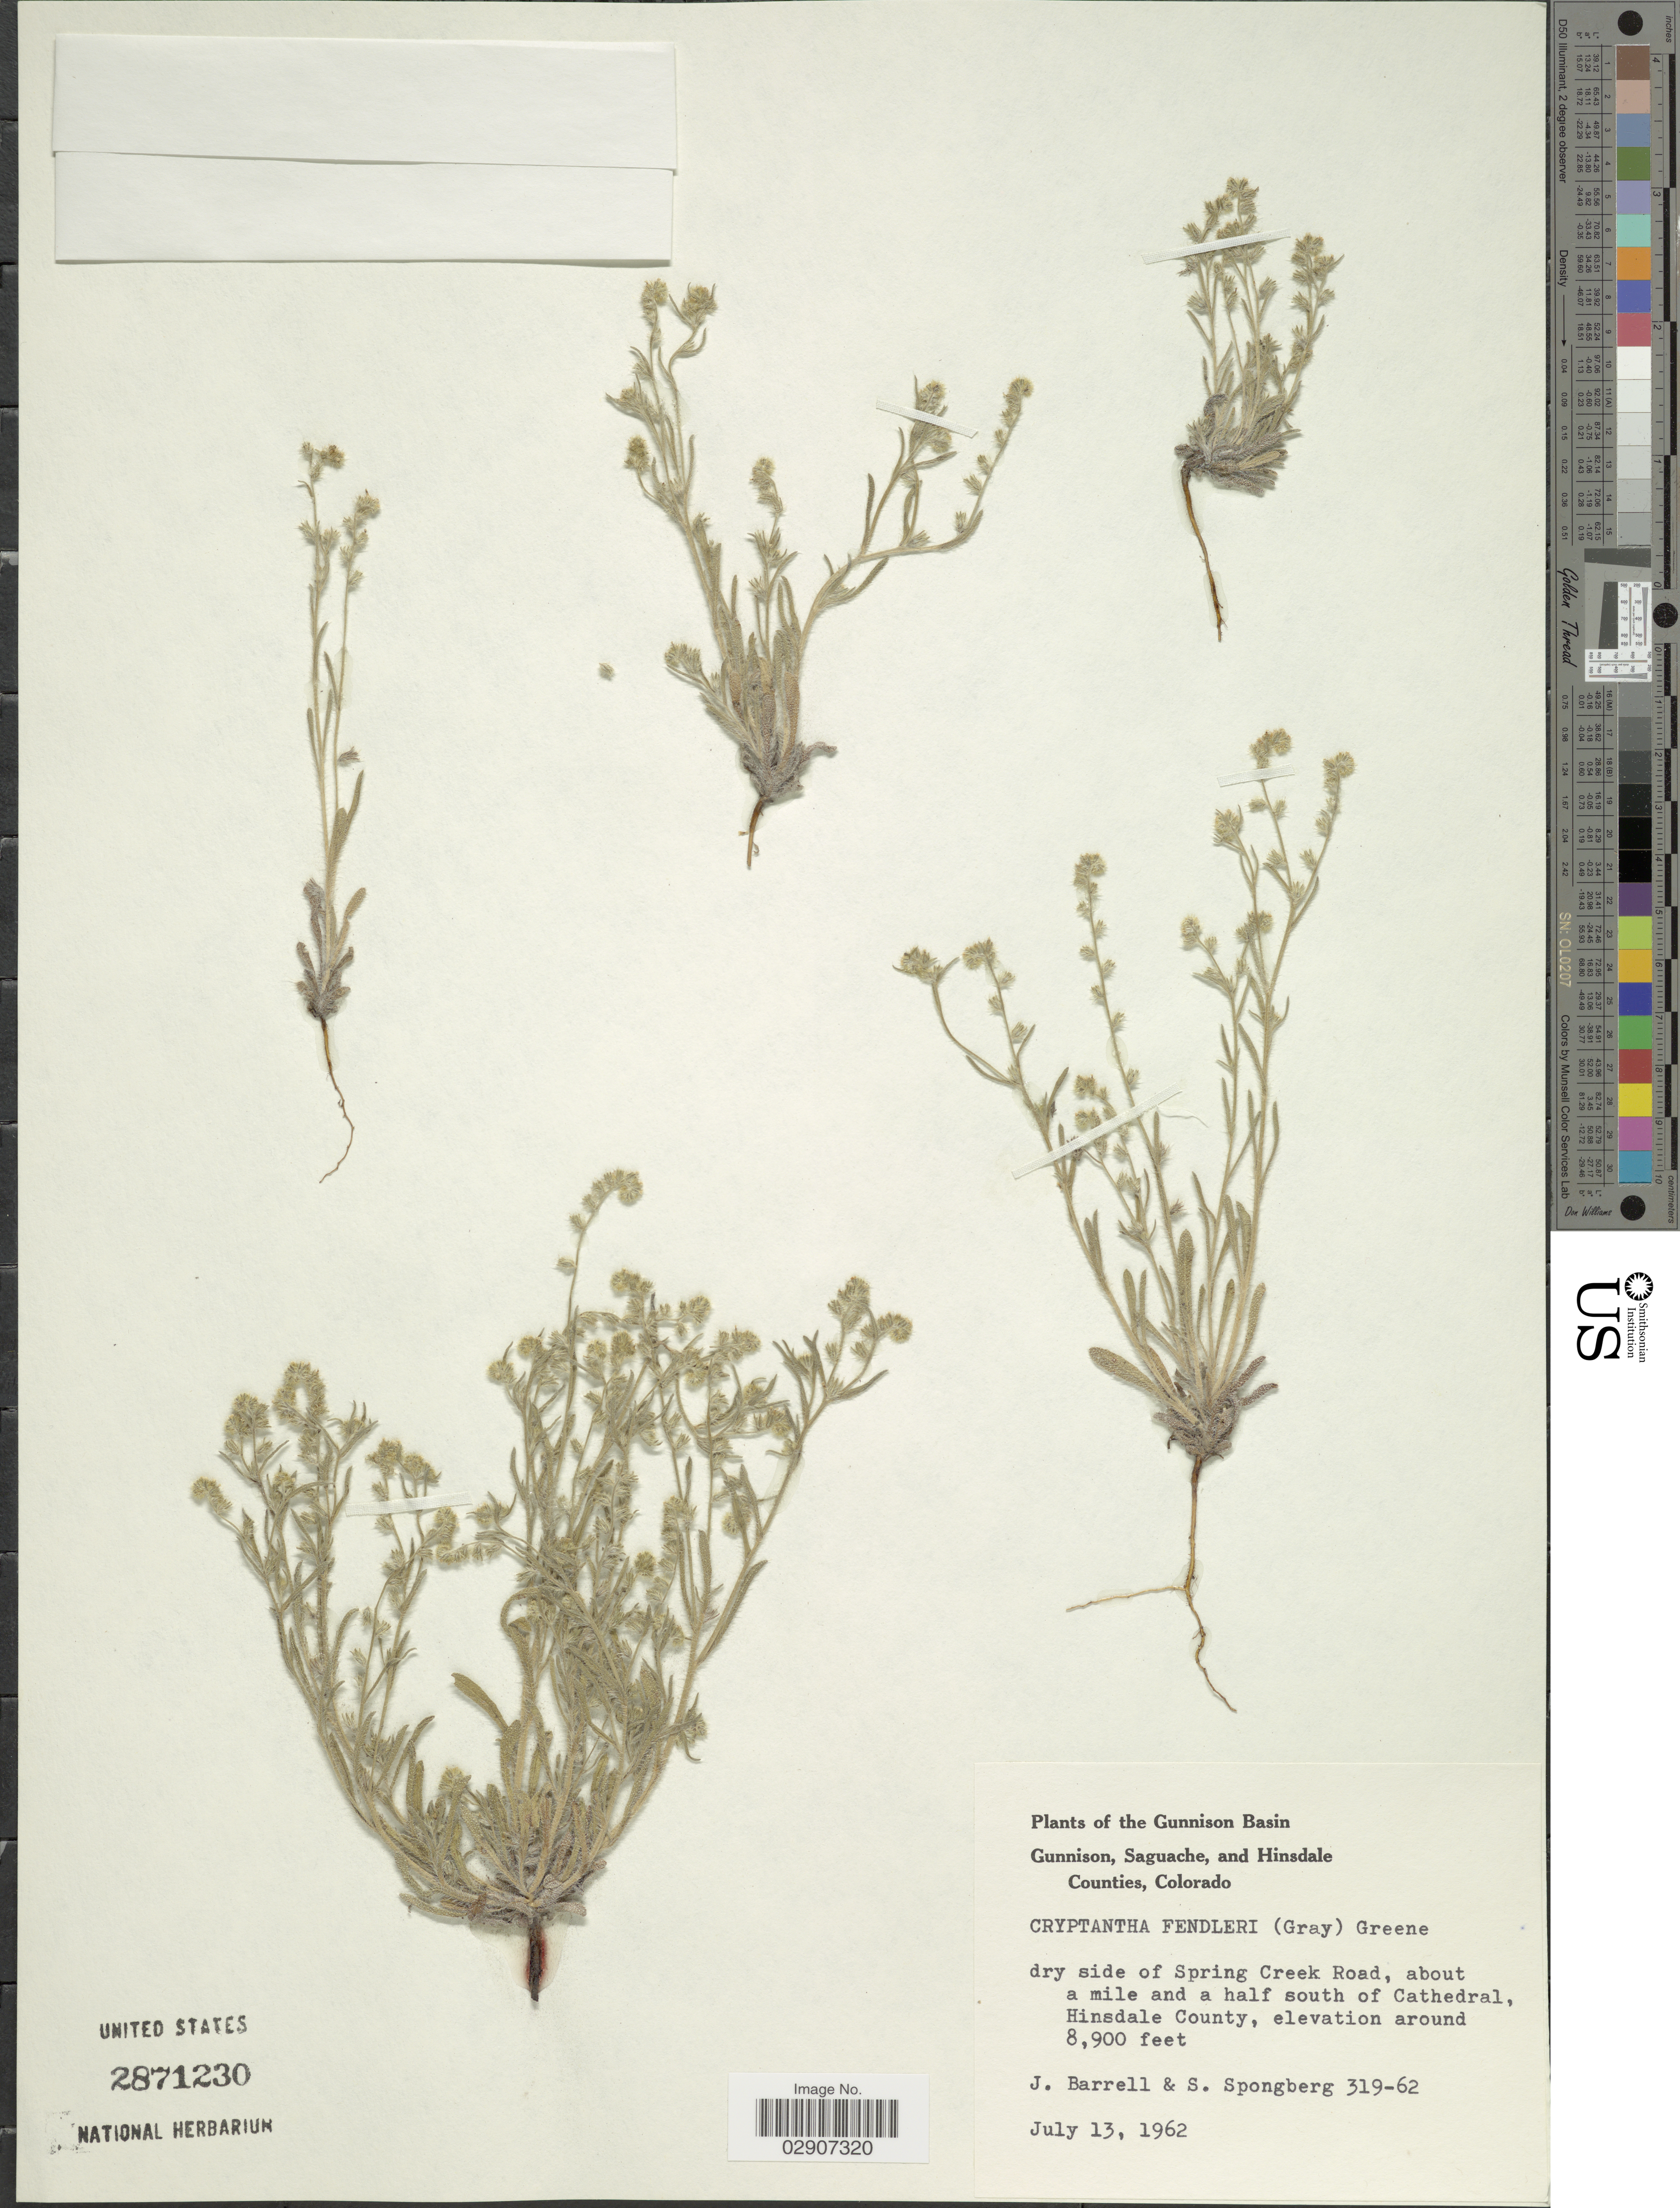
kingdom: Plantae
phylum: Tracheophyta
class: Magnoliopsida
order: Boraginales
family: Boraginaceae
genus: Cryptantha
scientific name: Cryptantha fendleri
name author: (A. Gray) Greene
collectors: J. Barrell & S. A.Spongberg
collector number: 319-62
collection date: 1962-07-13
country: United States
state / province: Colorado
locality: Hinsdale Counties, dry side of Spring Creek Road, about a mile and half south of Cathedral, Hinsdale County.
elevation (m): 2713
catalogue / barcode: US 2871230